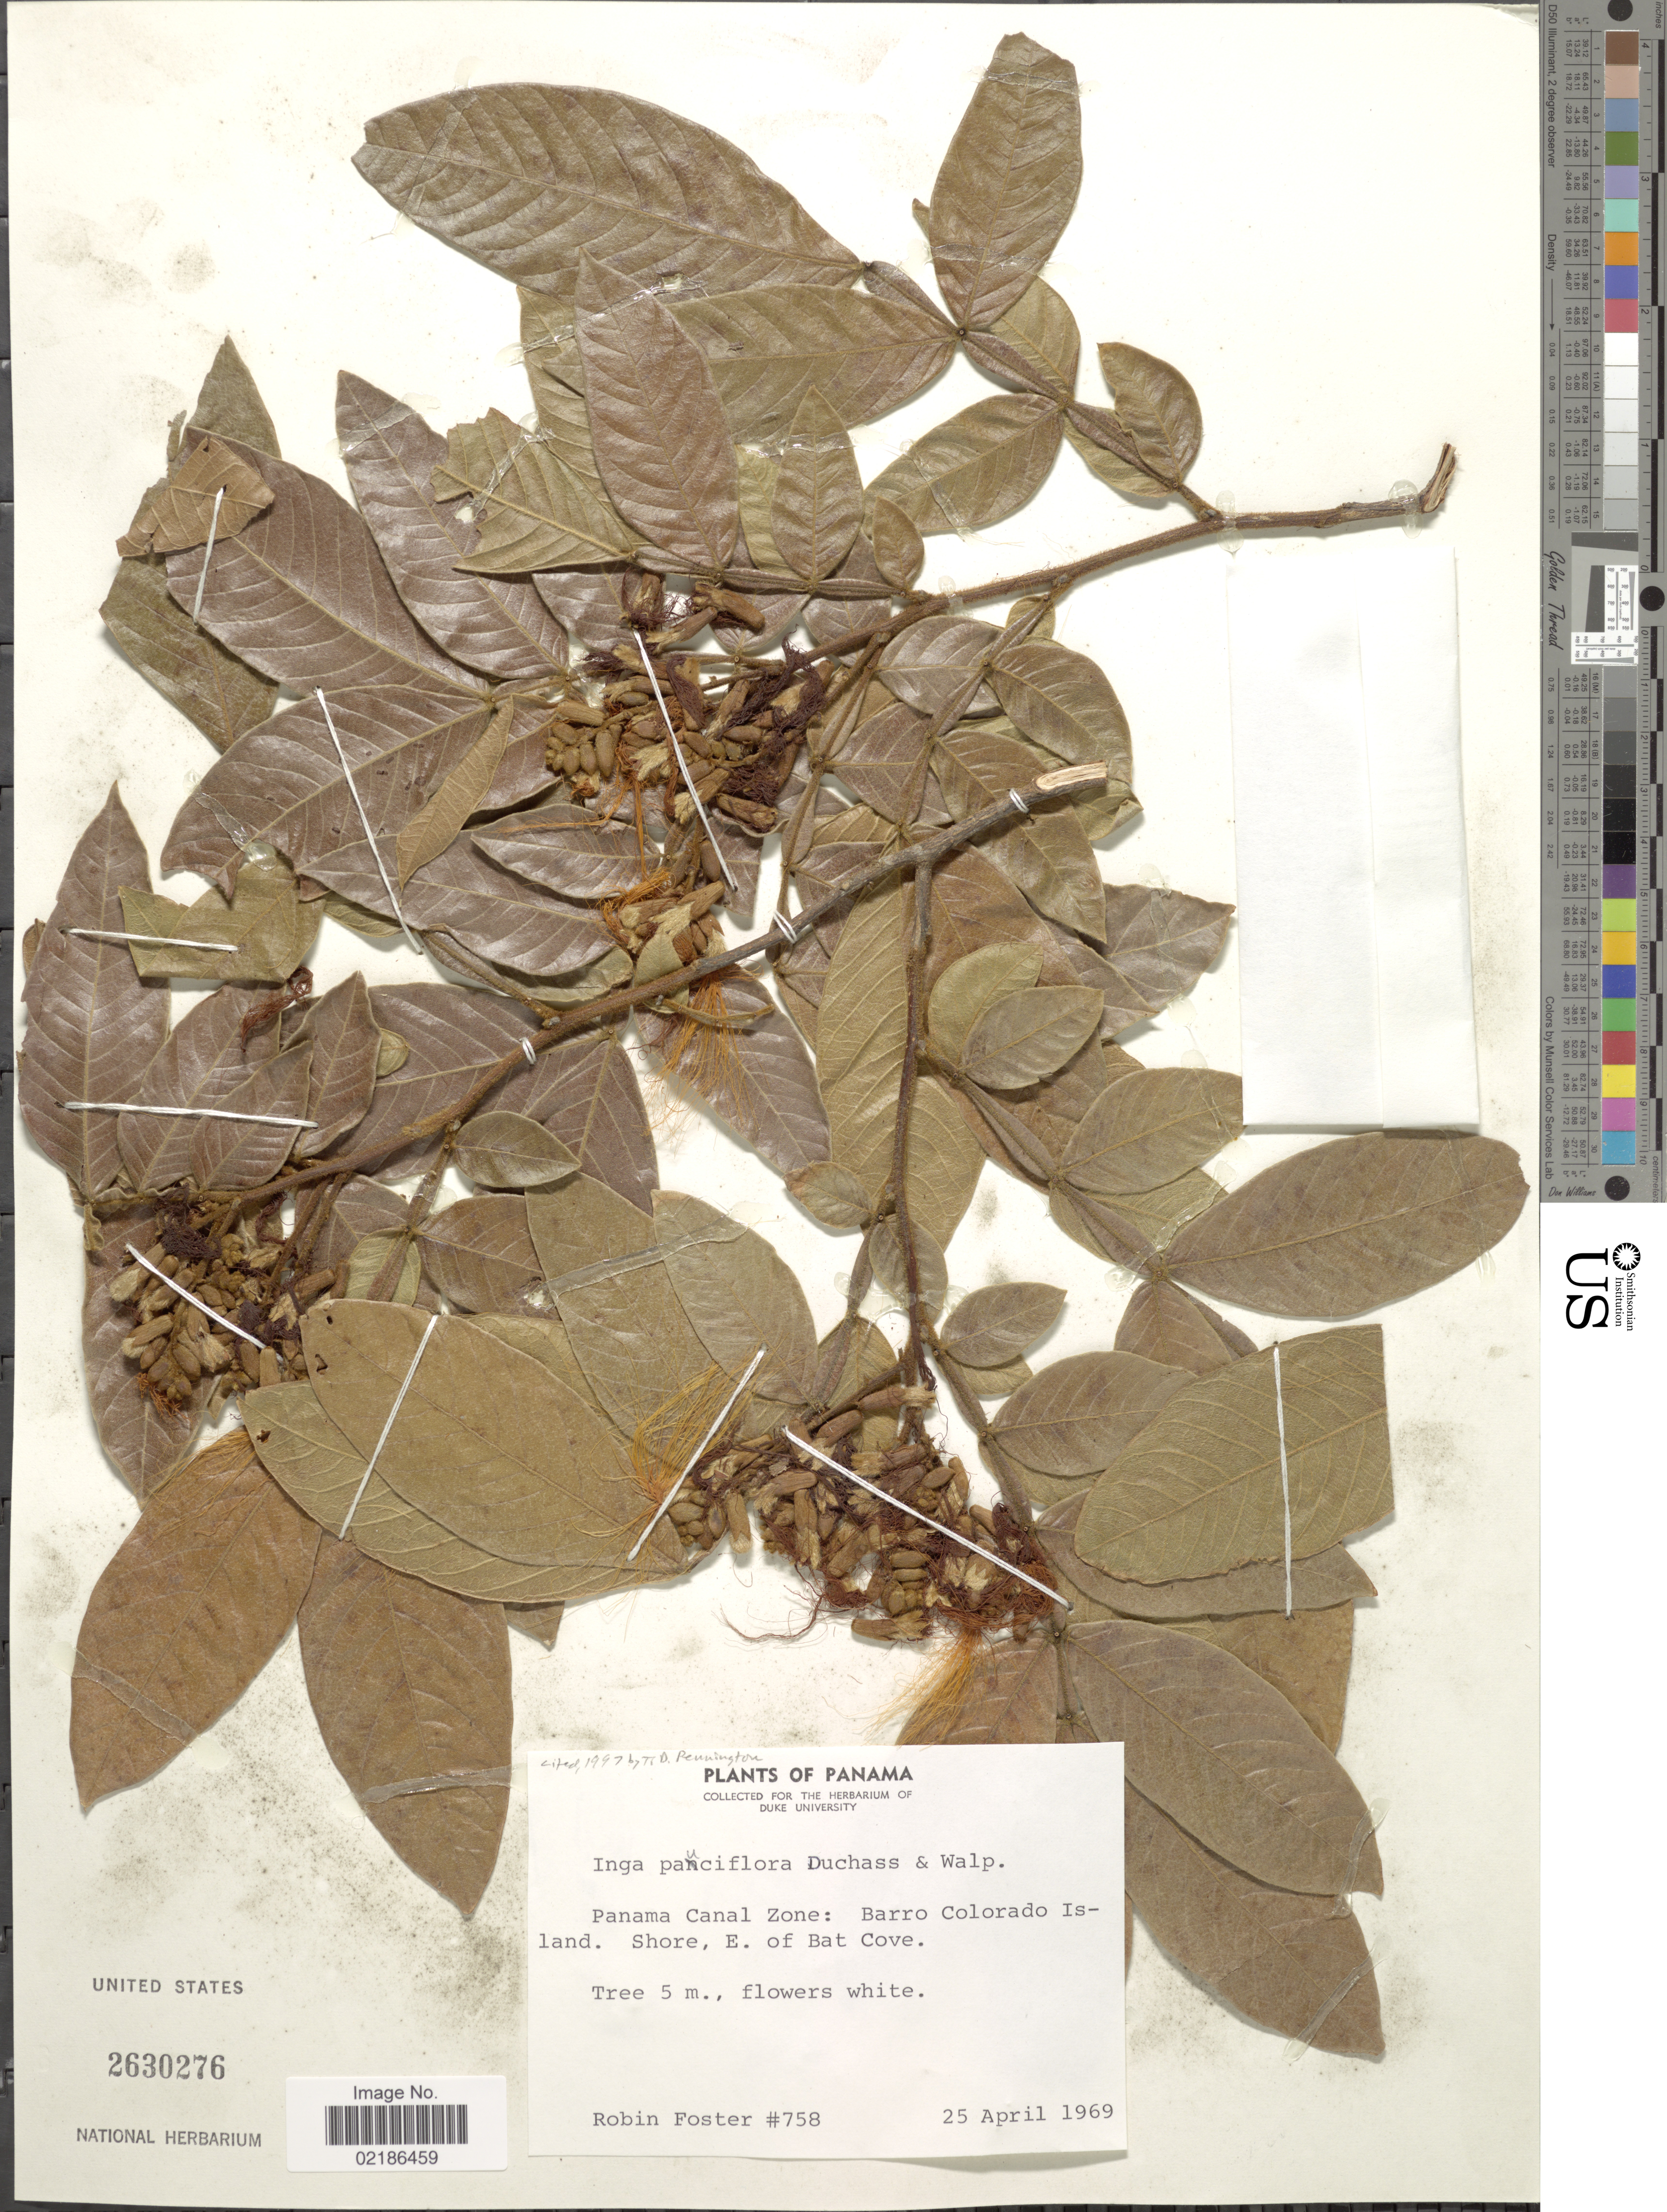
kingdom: Plantae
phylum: Tracheophyta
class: Magnoliopsida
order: Fabales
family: Fabaceae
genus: Inga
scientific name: Inga pauciflora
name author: (Walp.) Duchass.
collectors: R. B. Foster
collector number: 758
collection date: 1969-04-25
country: Panama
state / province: Panamá Oeste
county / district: Canal Zone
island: Barro Colorado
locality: Canal Zone, Barro Colorado Island, E of Bat Cove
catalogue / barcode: US 2630276